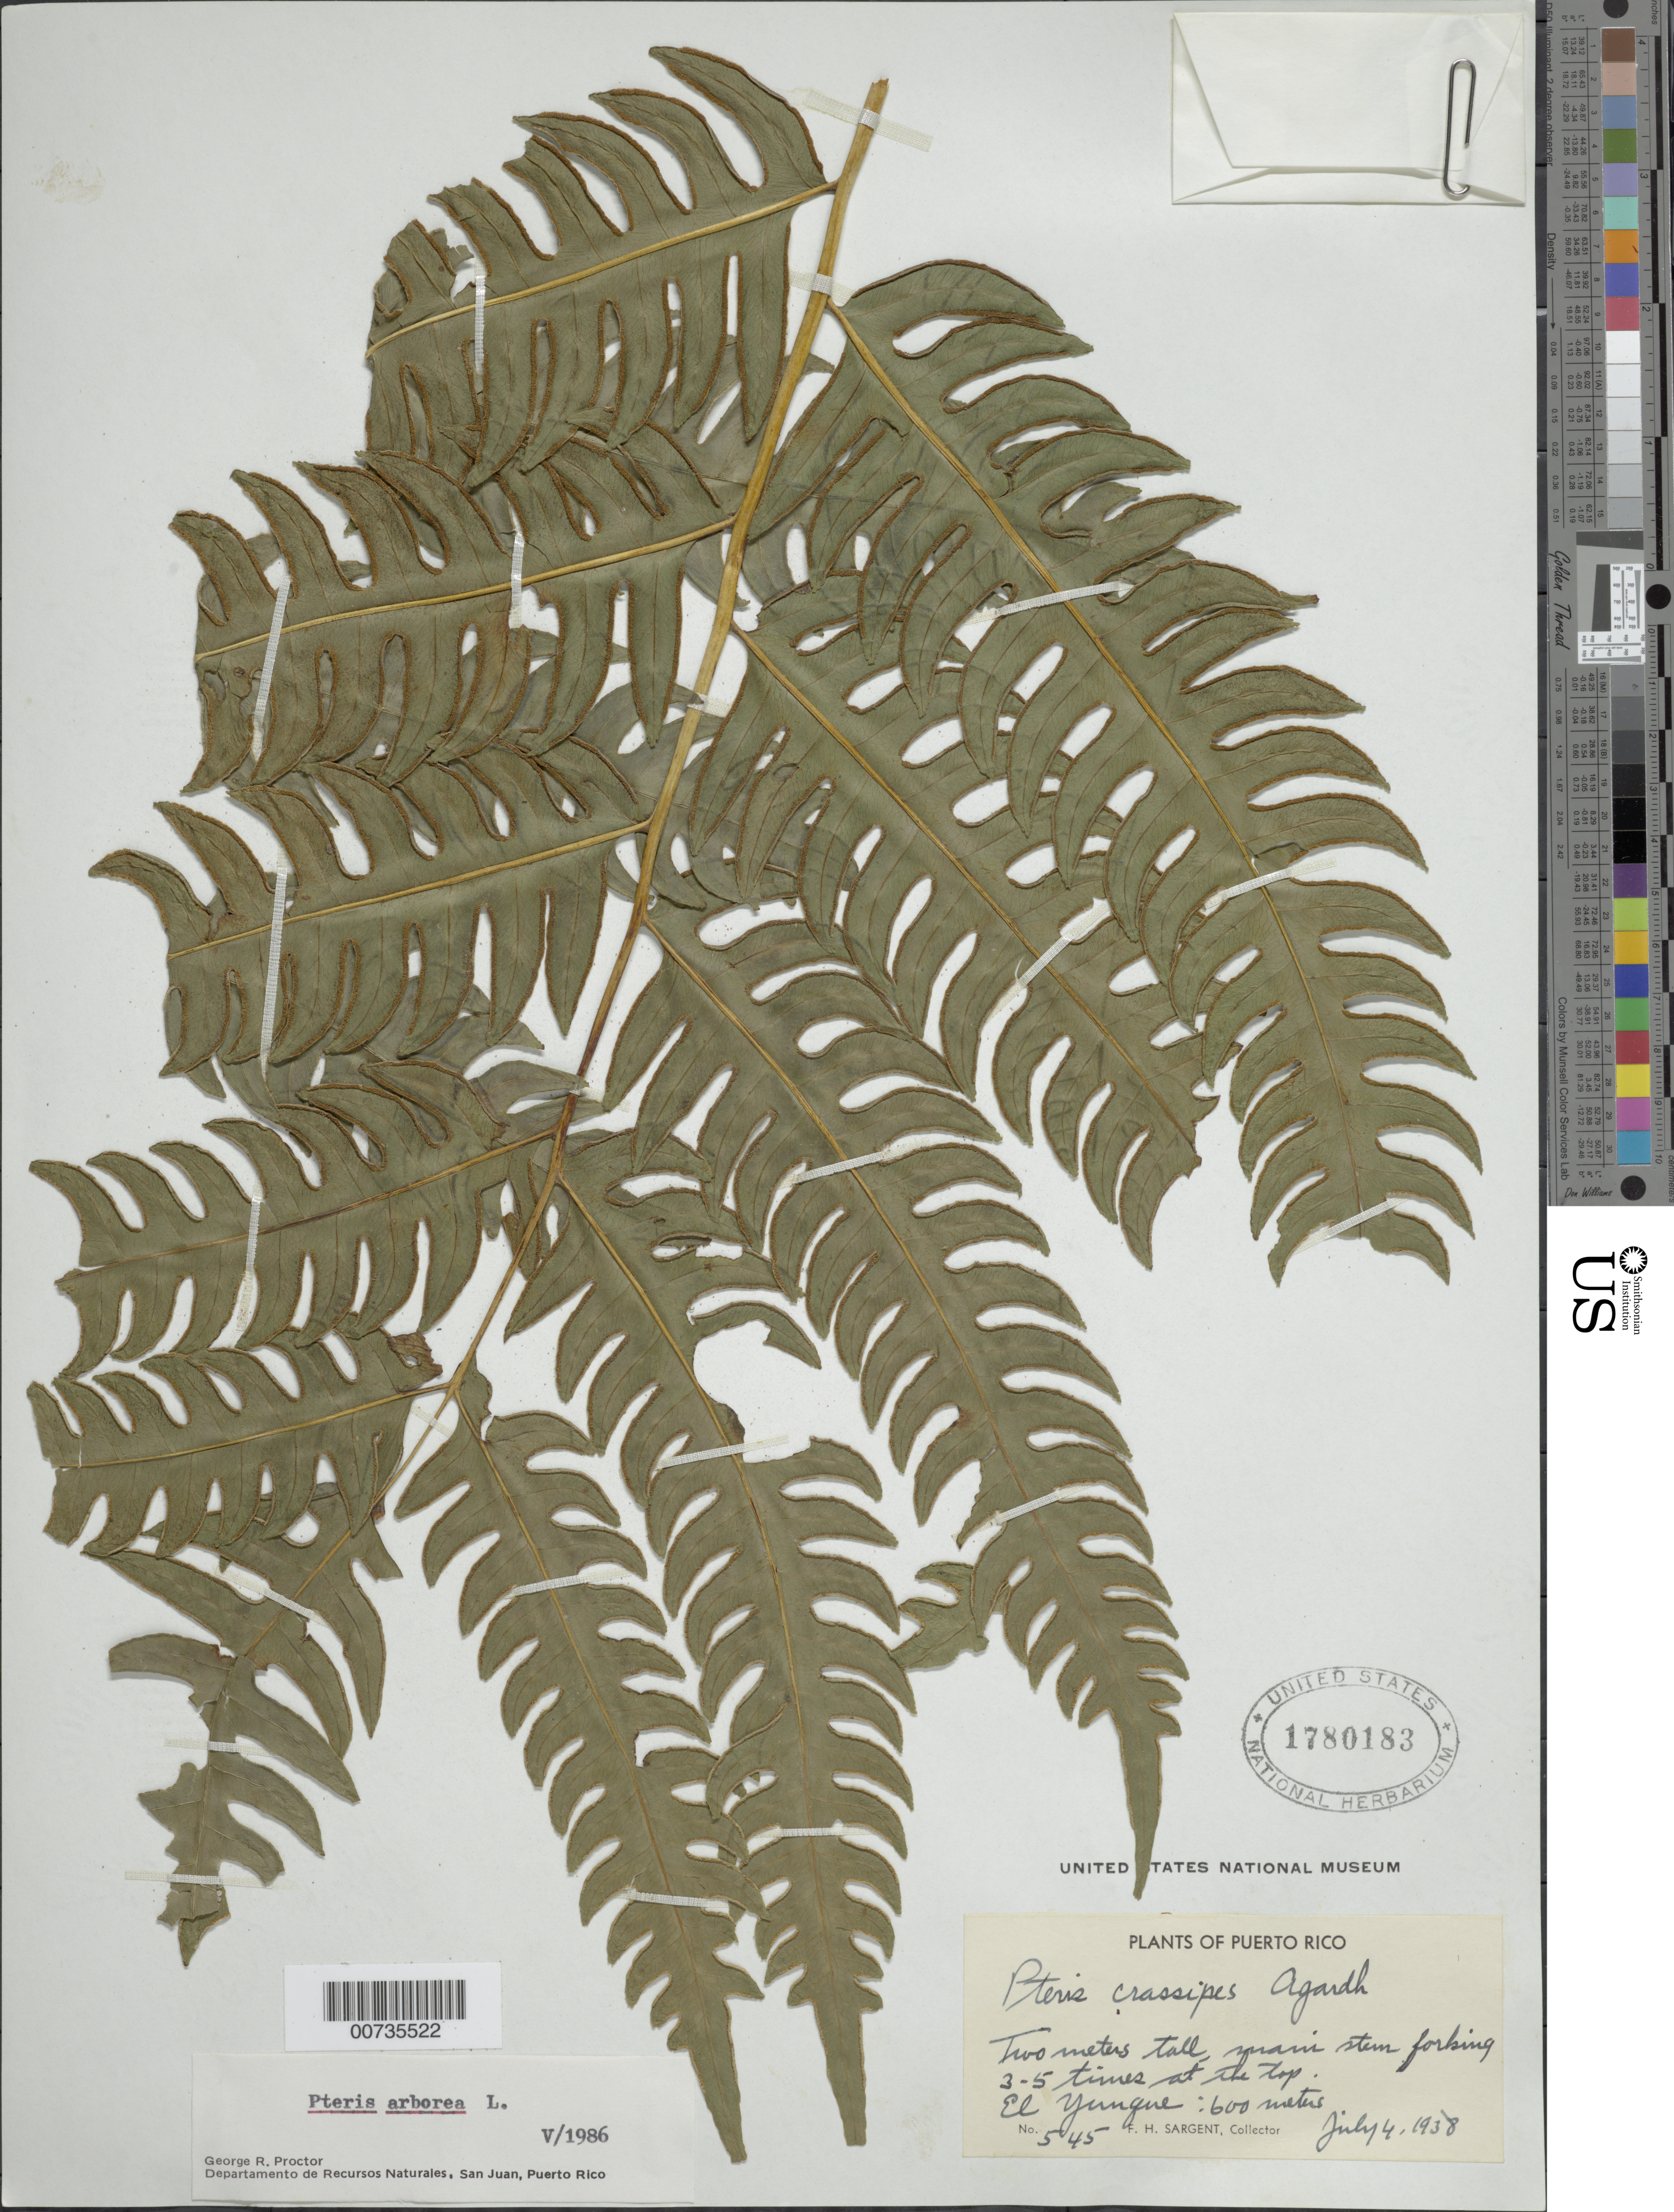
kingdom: Plantae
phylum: Tracheophyta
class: Polypodiopsida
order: Polypodiales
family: Pteridaceae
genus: Pteris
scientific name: Pteris arborea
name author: L.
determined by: Proctor, G. R.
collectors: F. H. Sargent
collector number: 545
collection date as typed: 04 Jul 1938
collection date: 1938-07-04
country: Puerto Rico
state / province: Río Grande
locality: El Yunque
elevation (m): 600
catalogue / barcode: US 1780183